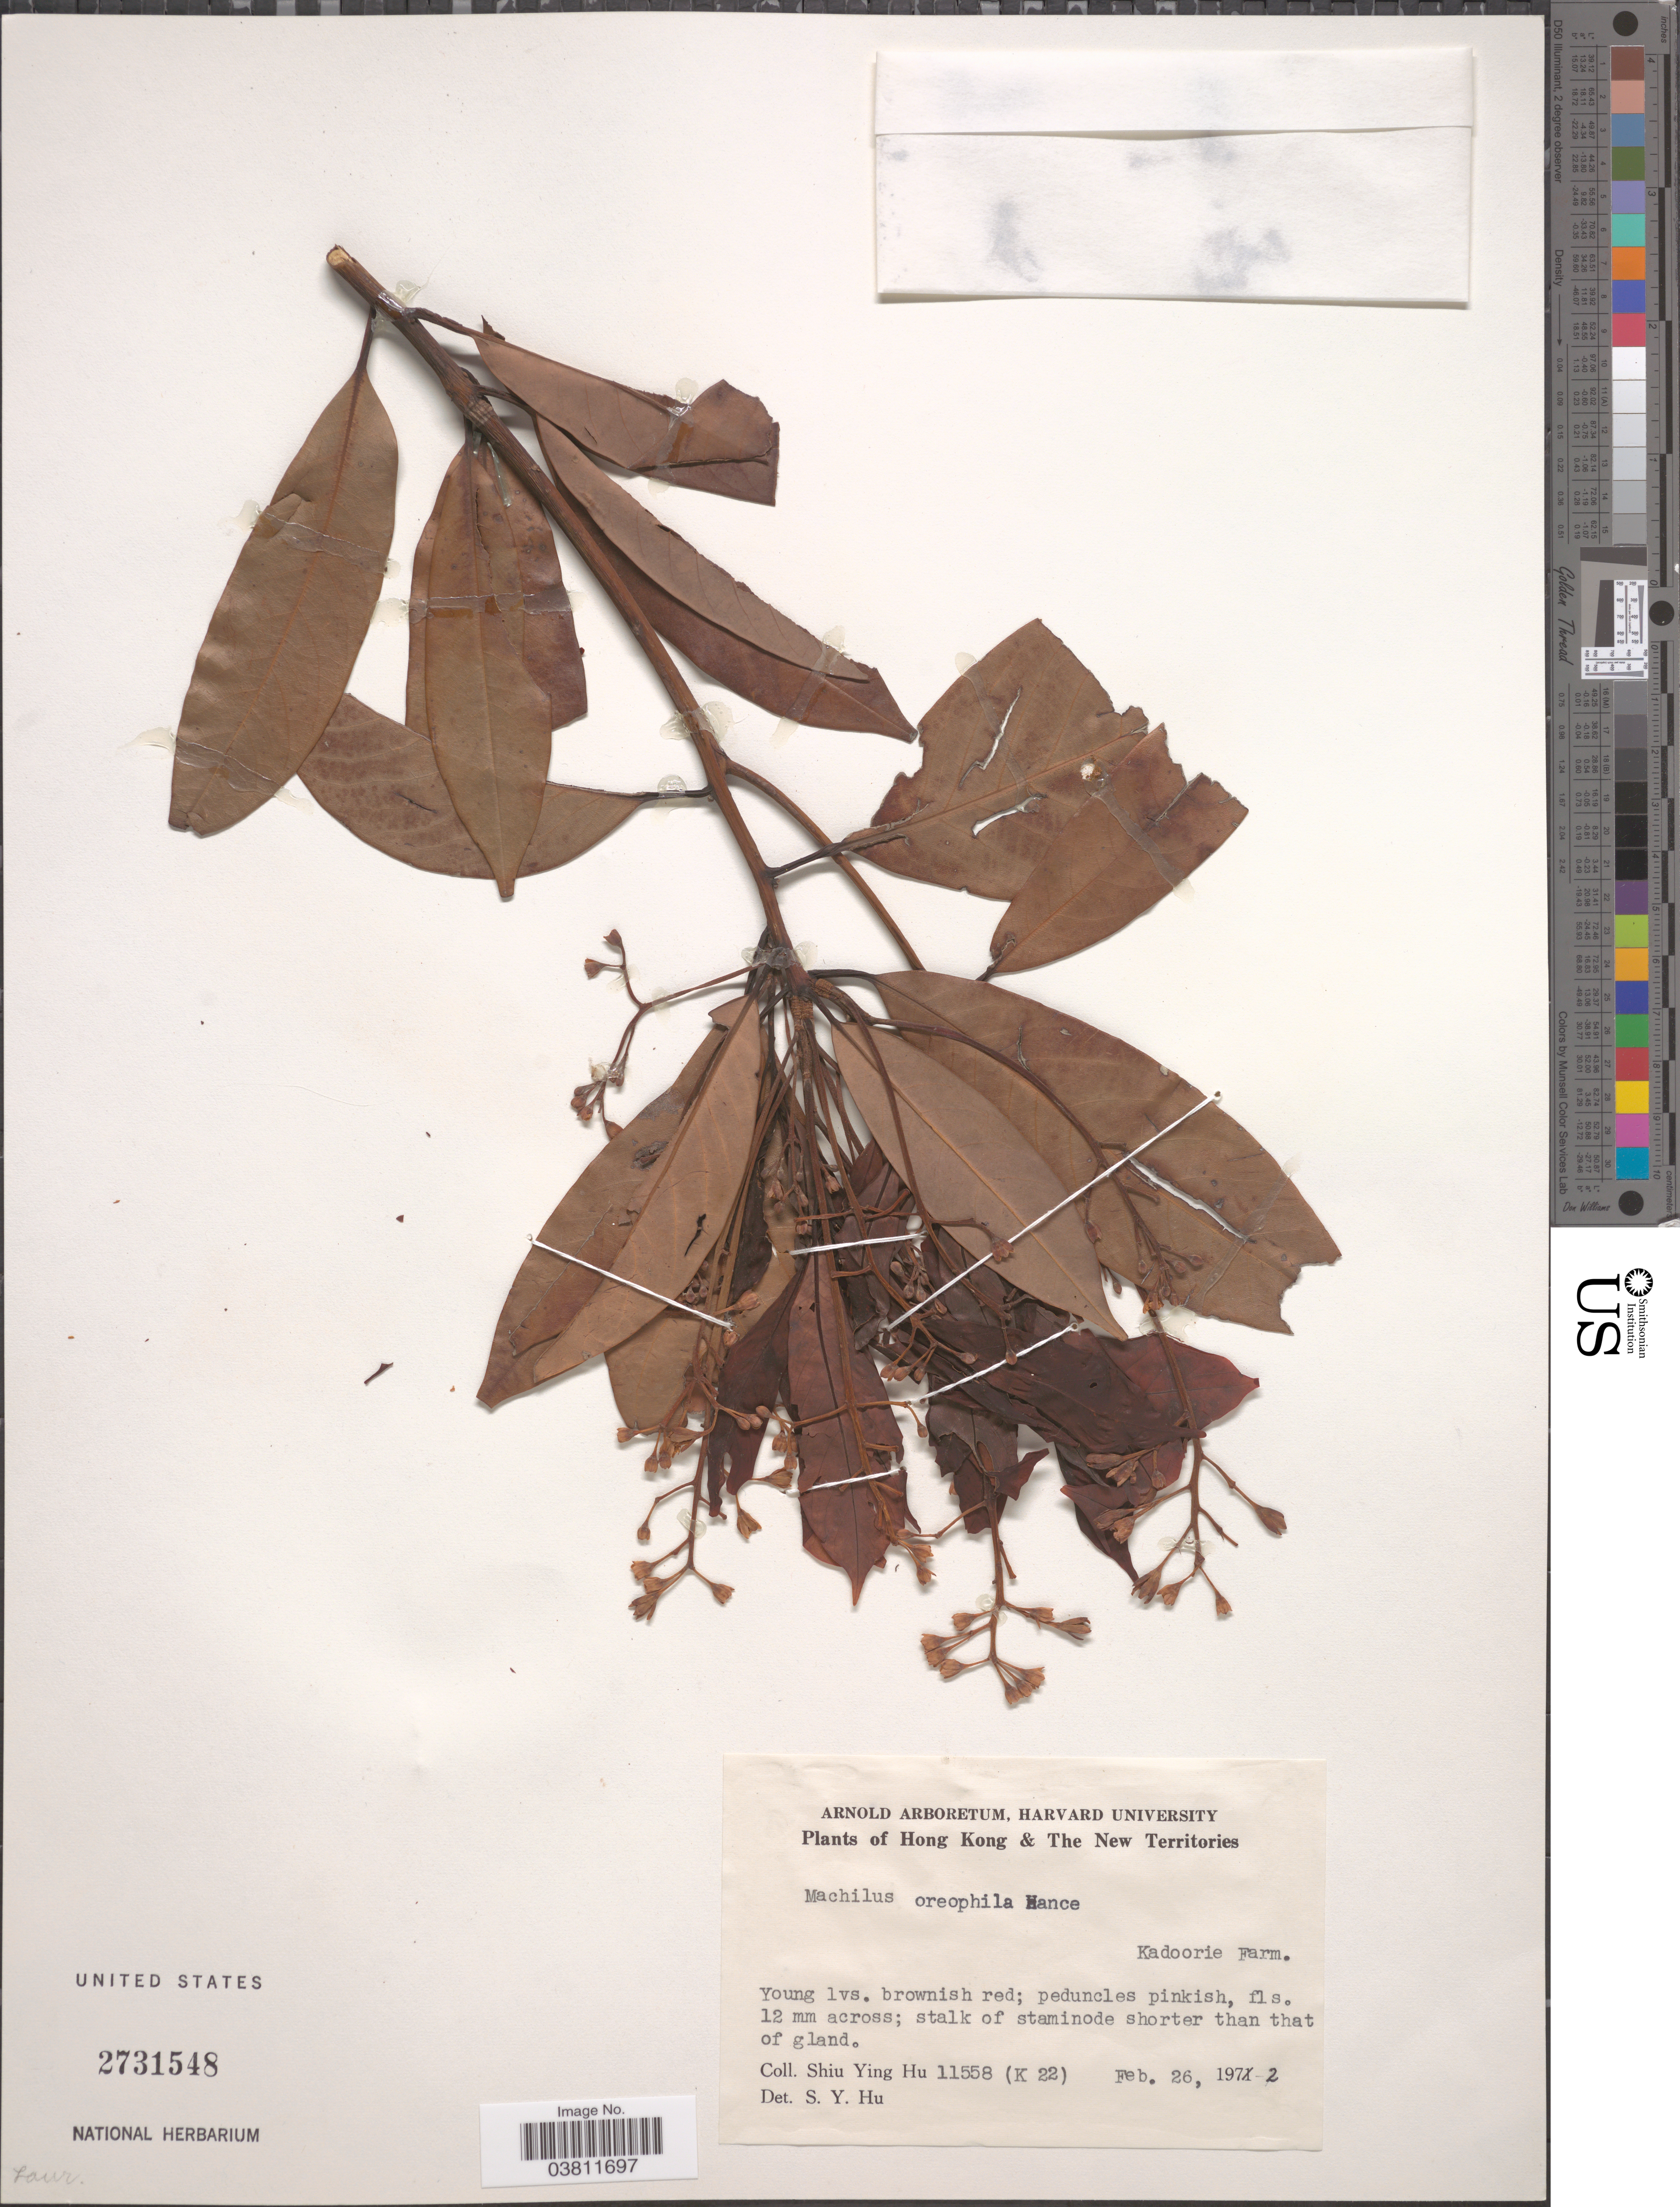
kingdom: Plantae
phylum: Tracheophyta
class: Magnoliopsida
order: Laurales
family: Lauraceae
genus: Machilus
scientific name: Machilus oreophila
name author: Hance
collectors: S. Y. Hu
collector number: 11558 (K22)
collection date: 1972-02-26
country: China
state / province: Hong Kong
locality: The New Territories. Kadoorie Farm.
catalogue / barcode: US 2731548